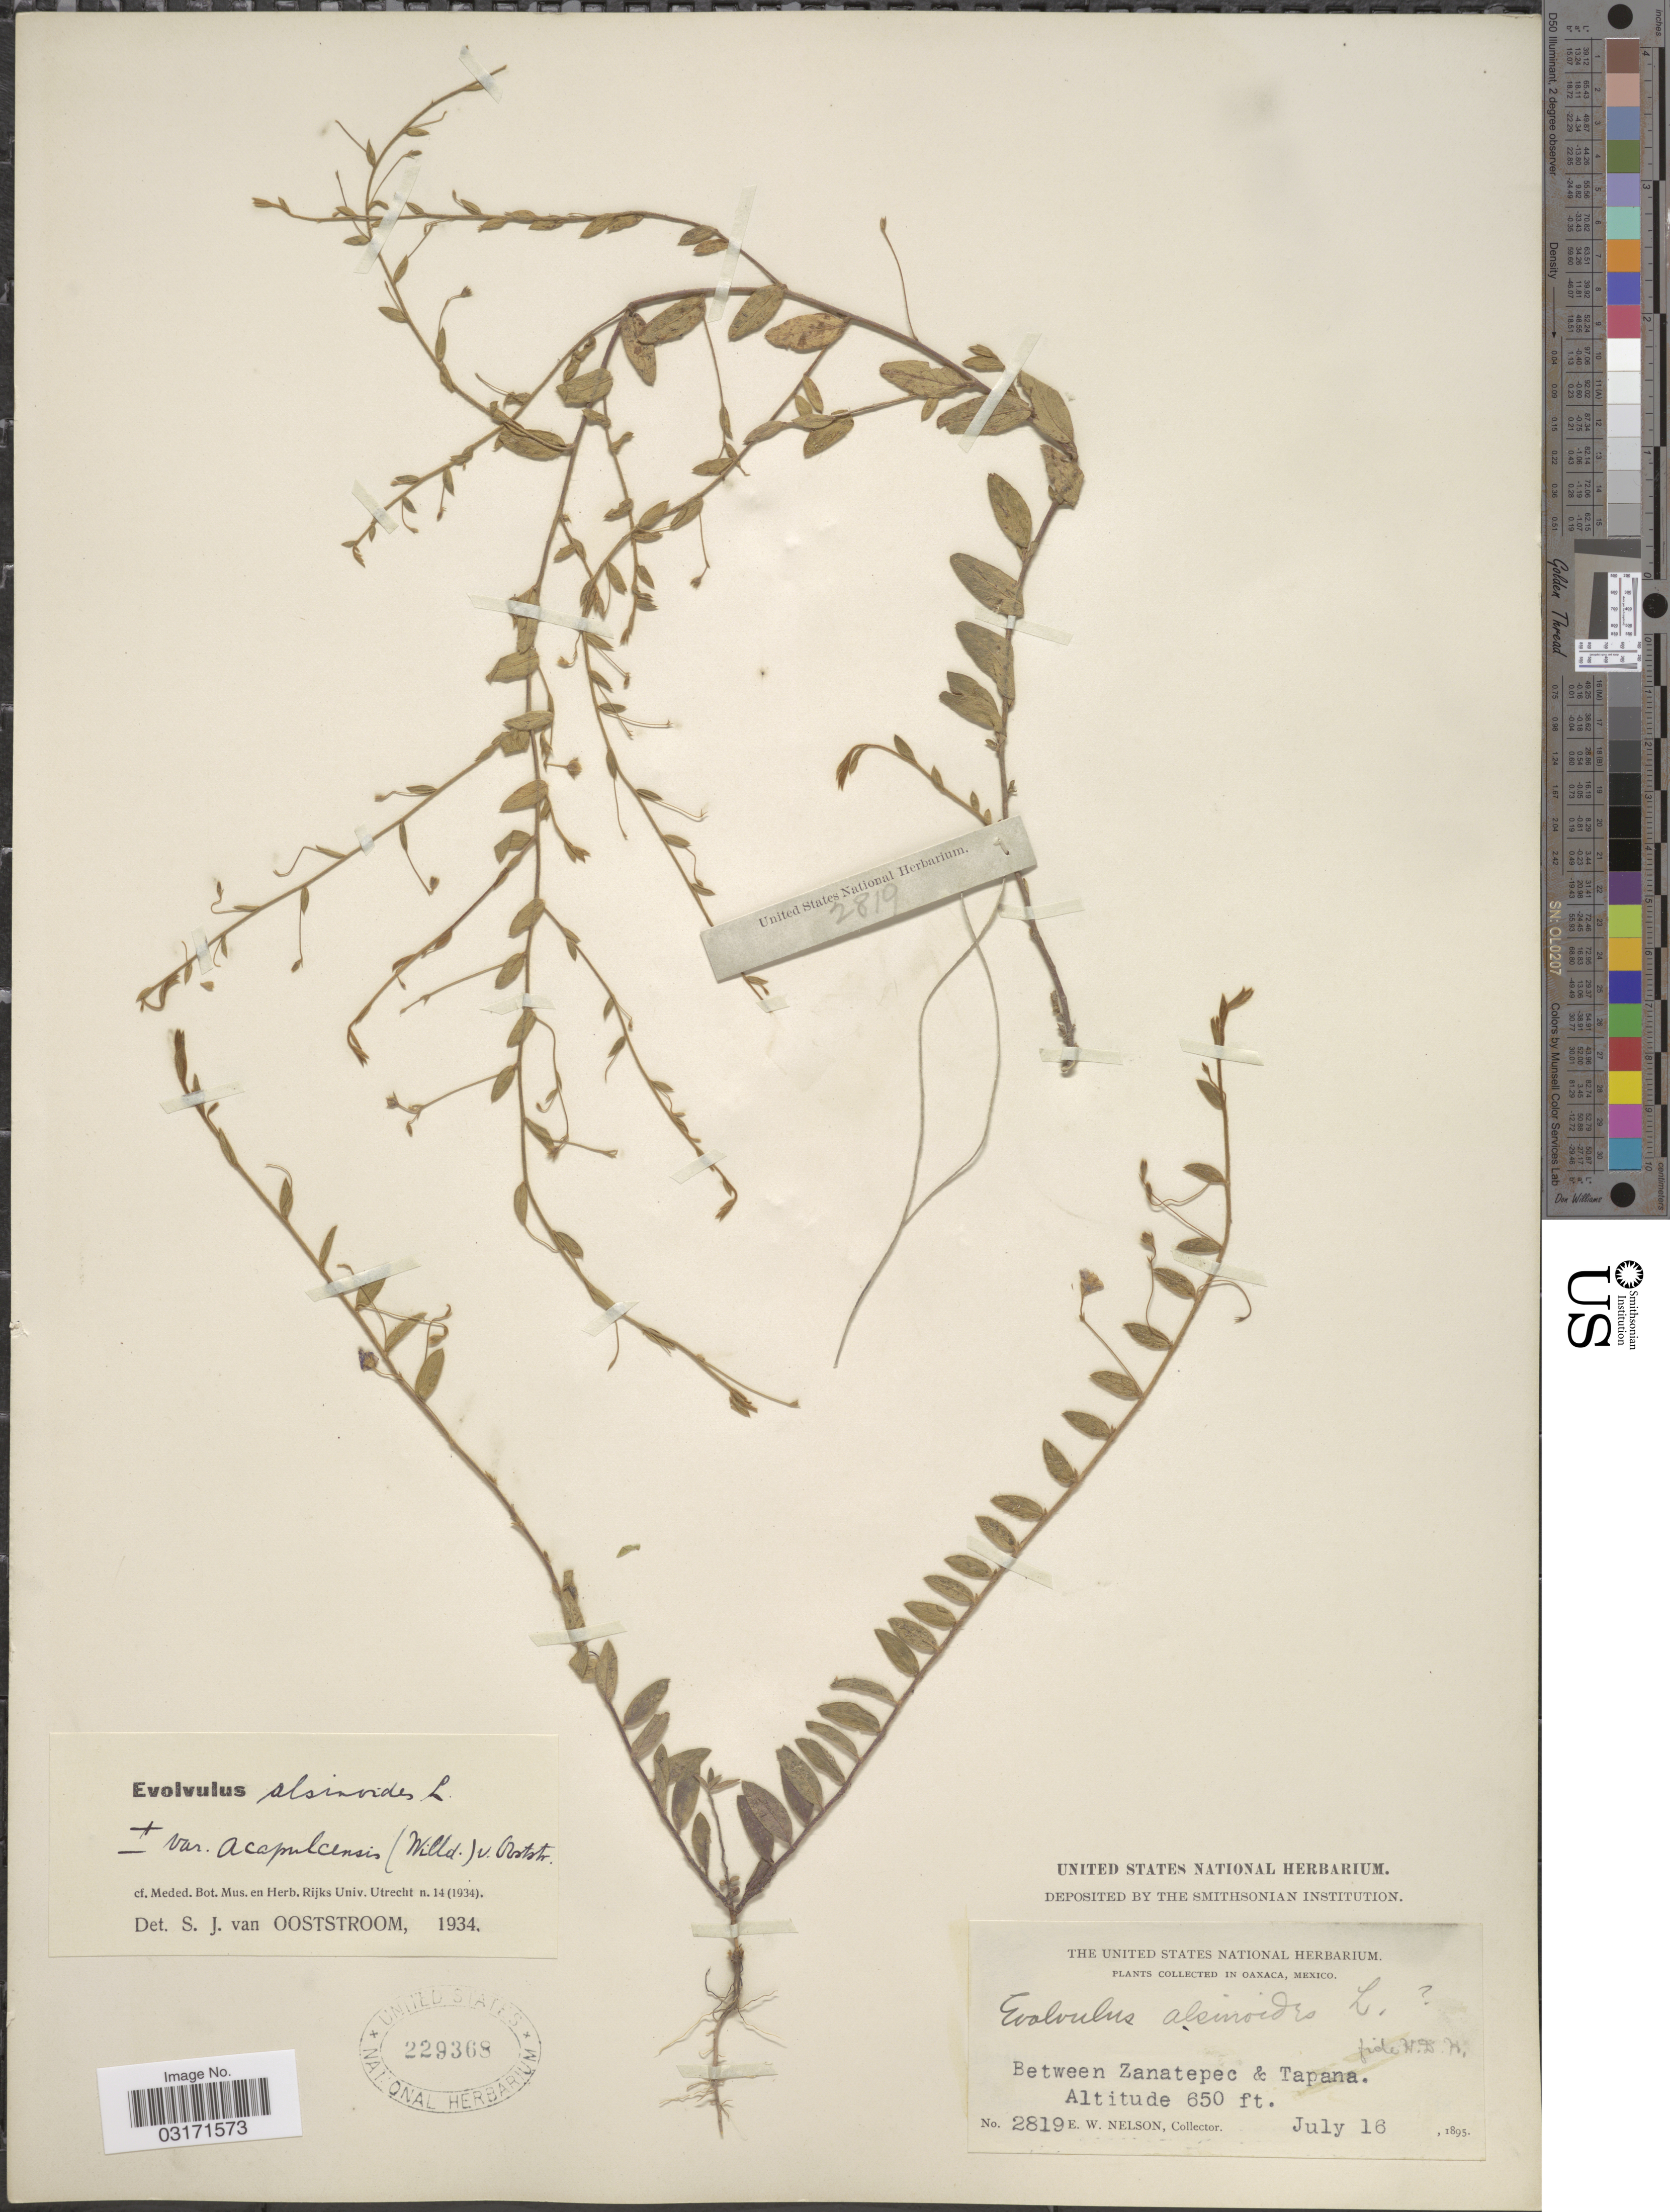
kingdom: Plantae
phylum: Tracheophyta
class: Magnoliopsida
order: Solanales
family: Convolvulaceae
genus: Evolvulus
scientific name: Evolvulus alsinoides var. acapulcensis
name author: (Willd. ex Schult.) Ooststr.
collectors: E. W. Nelson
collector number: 2819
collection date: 1895-07-16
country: Mexico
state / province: Oaxaca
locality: Between Zanatepec & Tapana.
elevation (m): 198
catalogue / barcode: US 229368